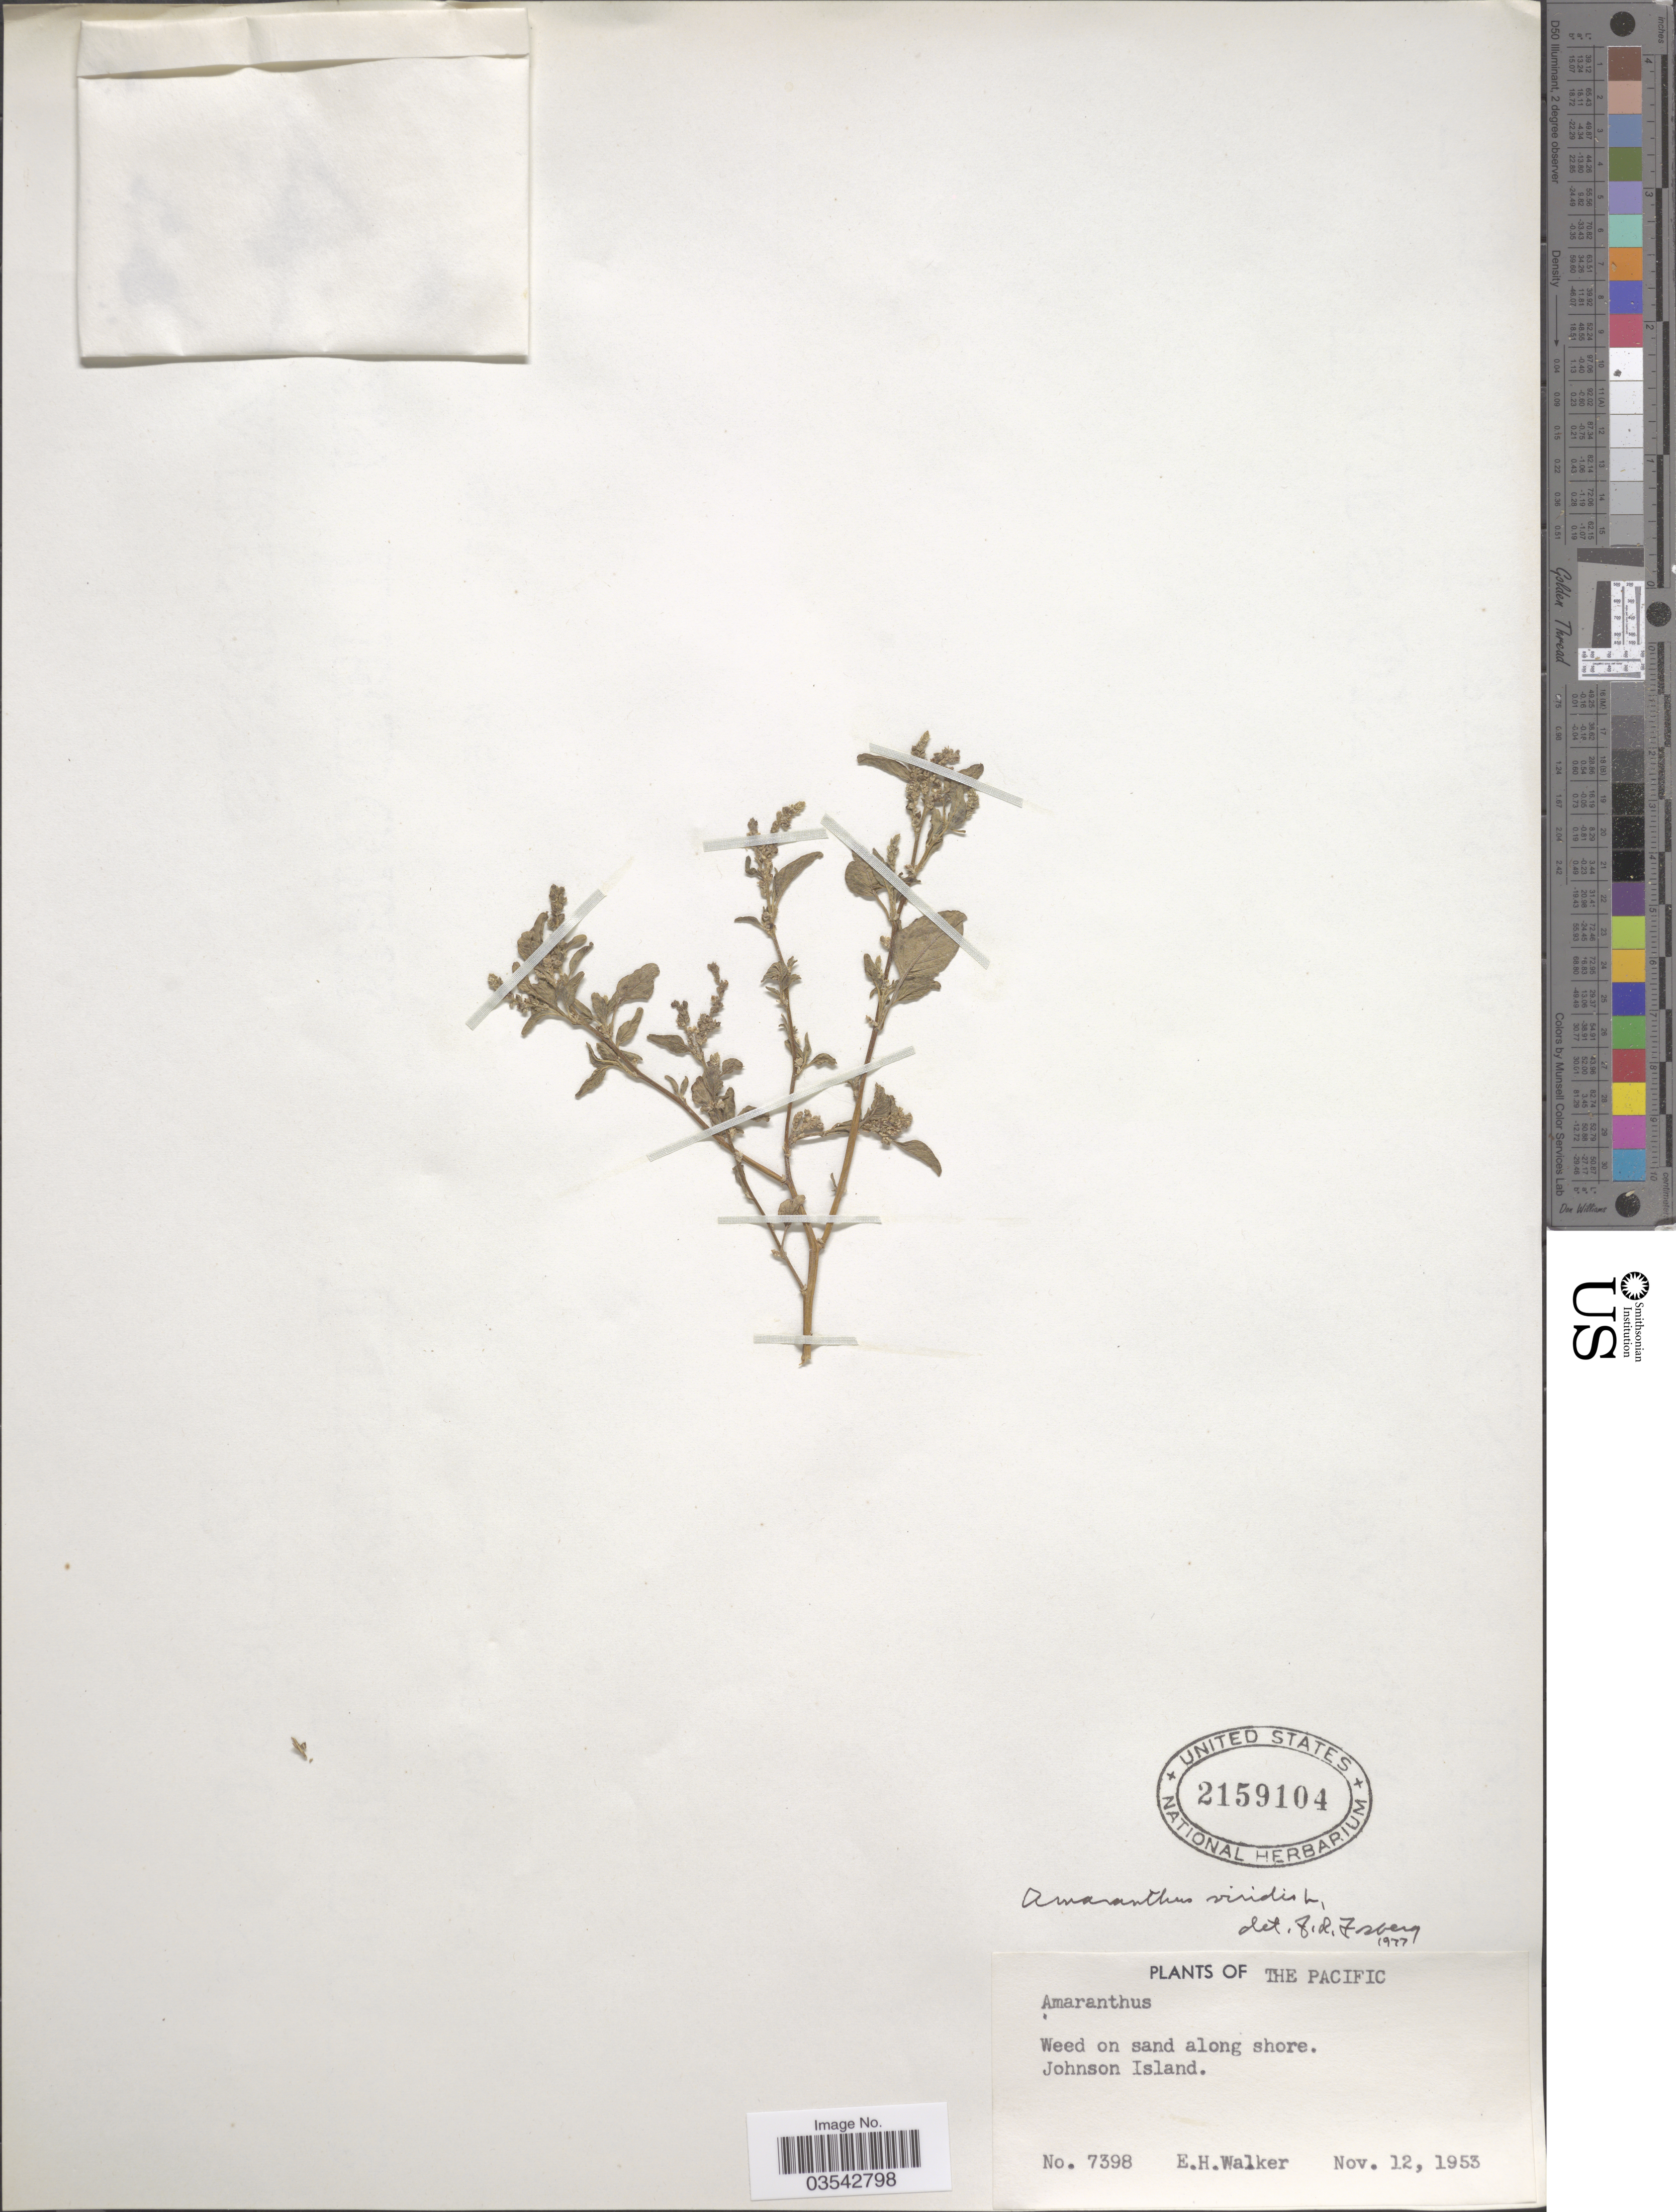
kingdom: Plantae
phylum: Tracheophyta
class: Magnoliopsida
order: Caryophyllales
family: Amaranthaceae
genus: Amaranthus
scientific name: Amaranthus viridis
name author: L.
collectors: E. H. Walker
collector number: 7398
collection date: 1953-11-12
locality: The Pacific. Along shore. Johnson Island.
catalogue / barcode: US 2159104